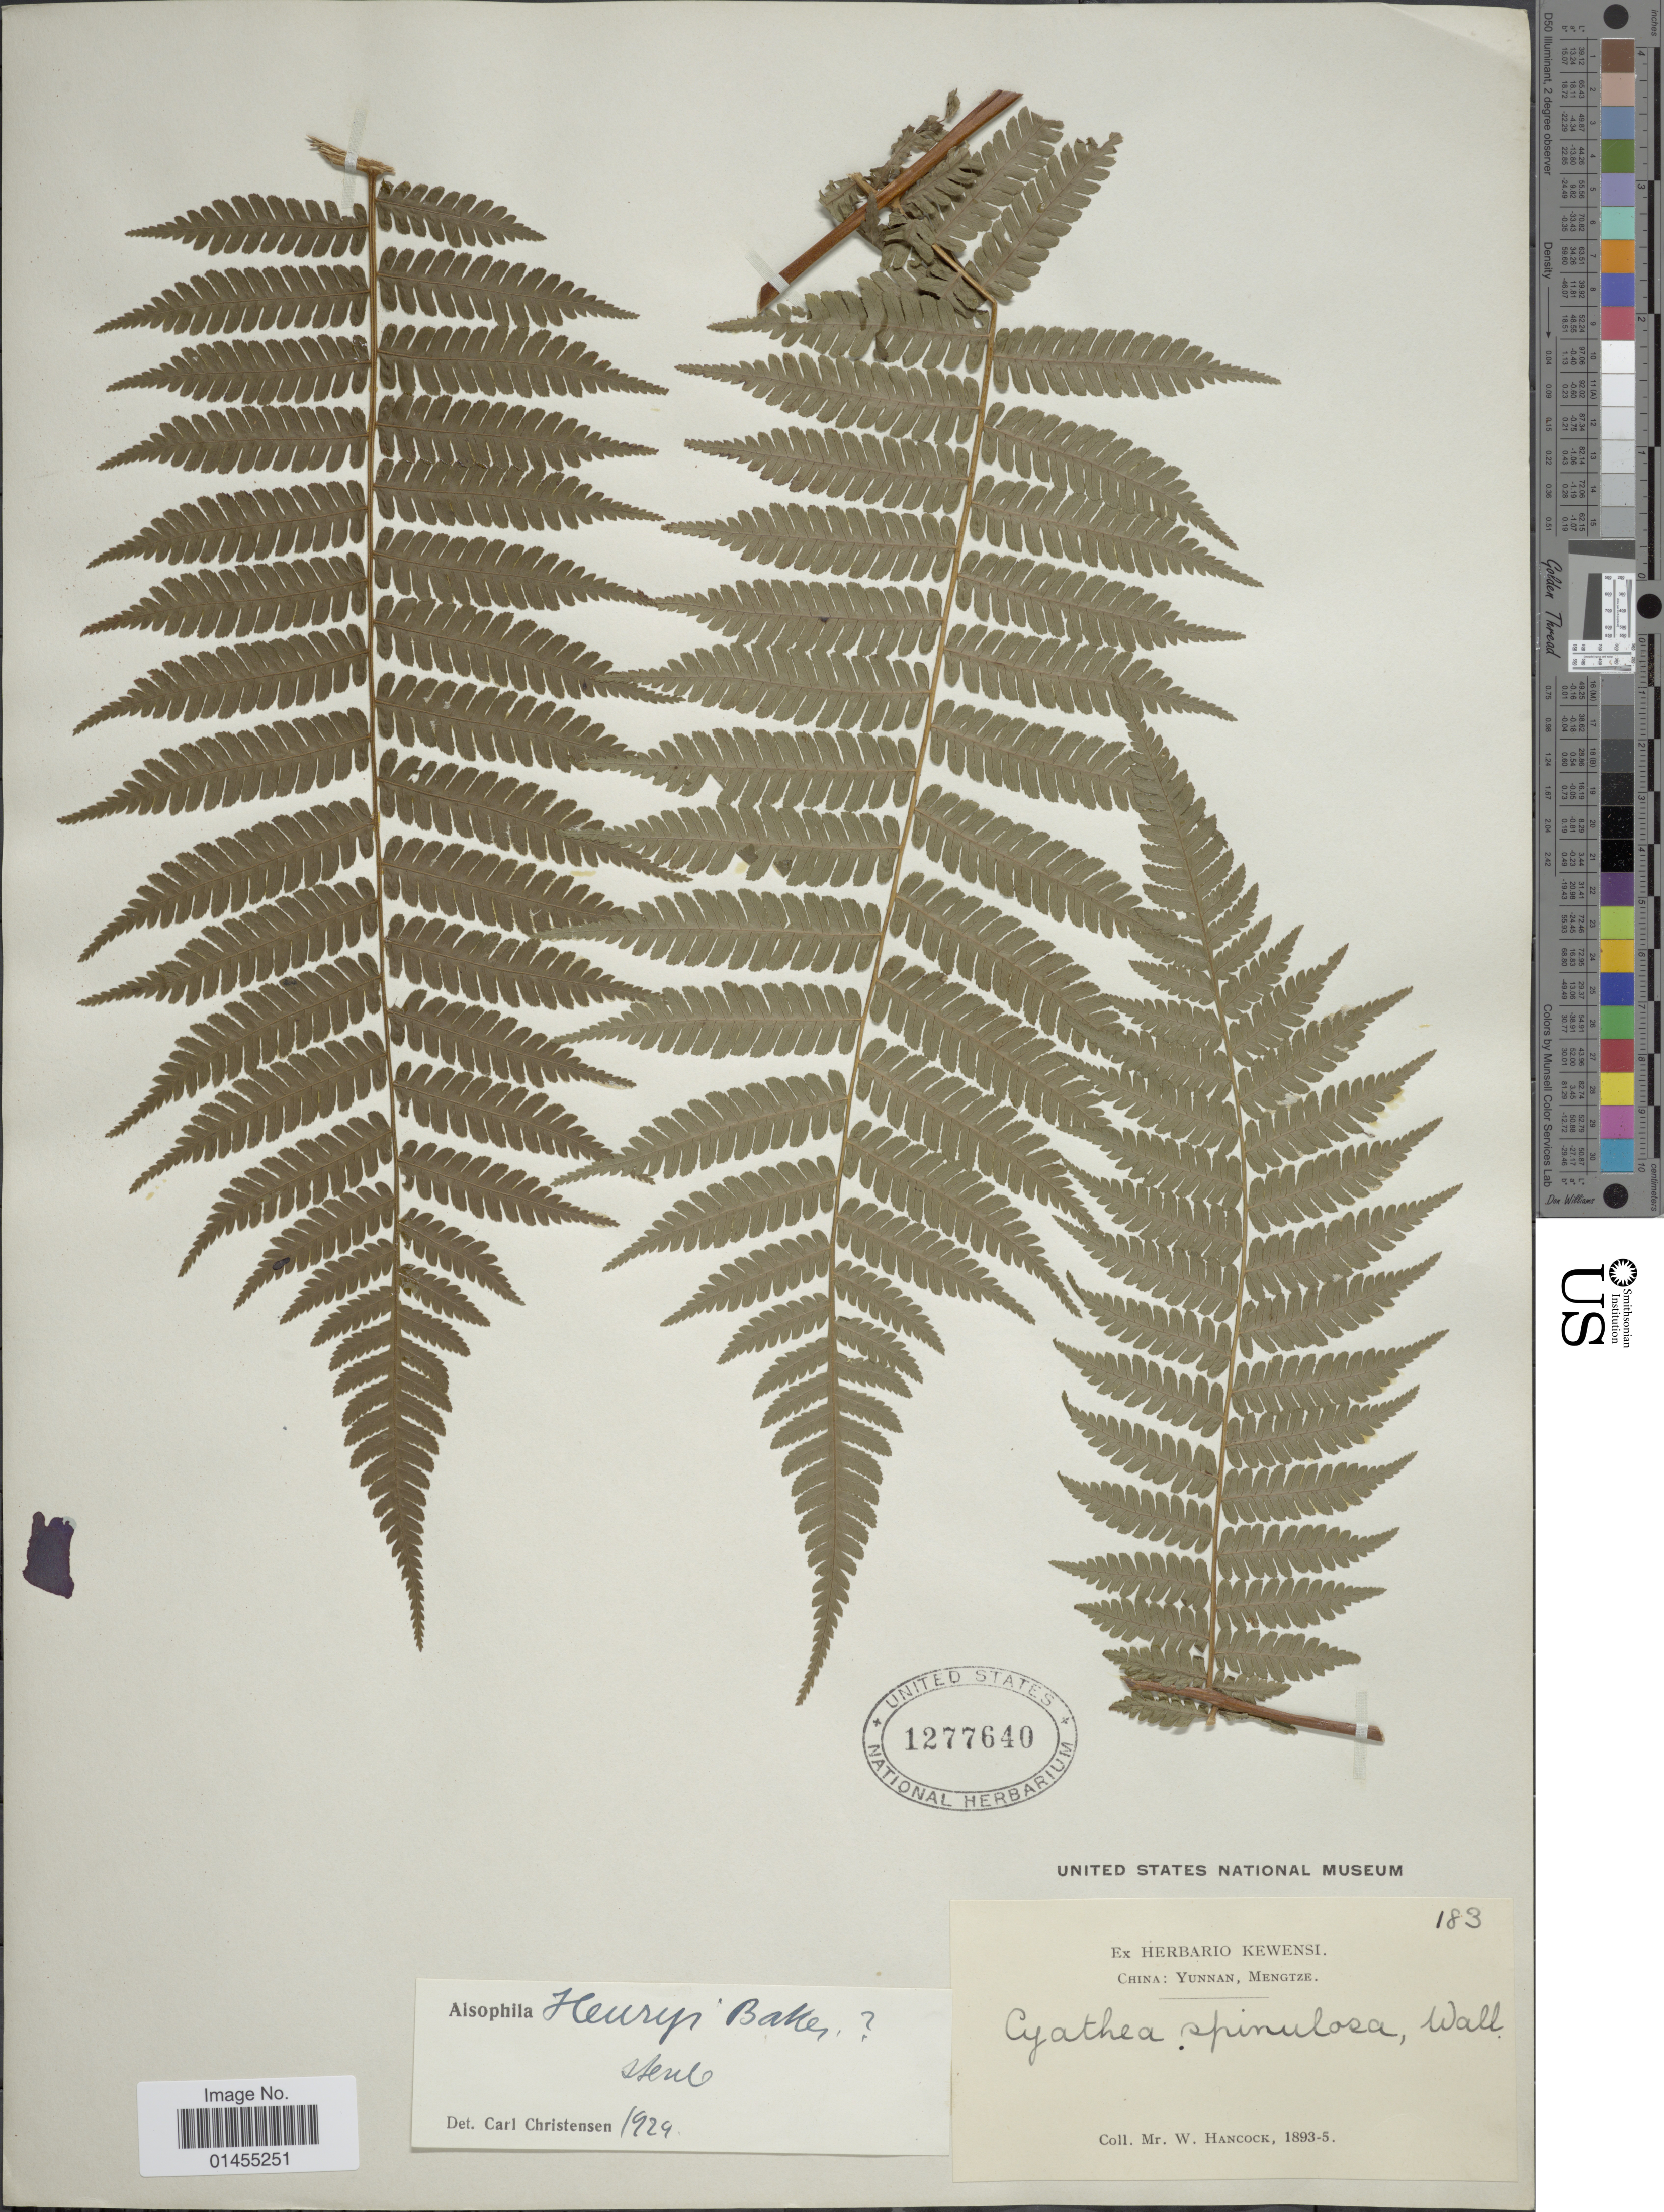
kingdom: Plantae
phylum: Tracheophyta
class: Polypodiopsida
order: Cyatheales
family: Cyatheaceae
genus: Alsophila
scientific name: Alsophila henryi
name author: Baker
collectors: W. Hancock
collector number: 183?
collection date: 1893-05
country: China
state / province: Yunnan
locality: Mengtze.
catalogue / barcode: US 1277640